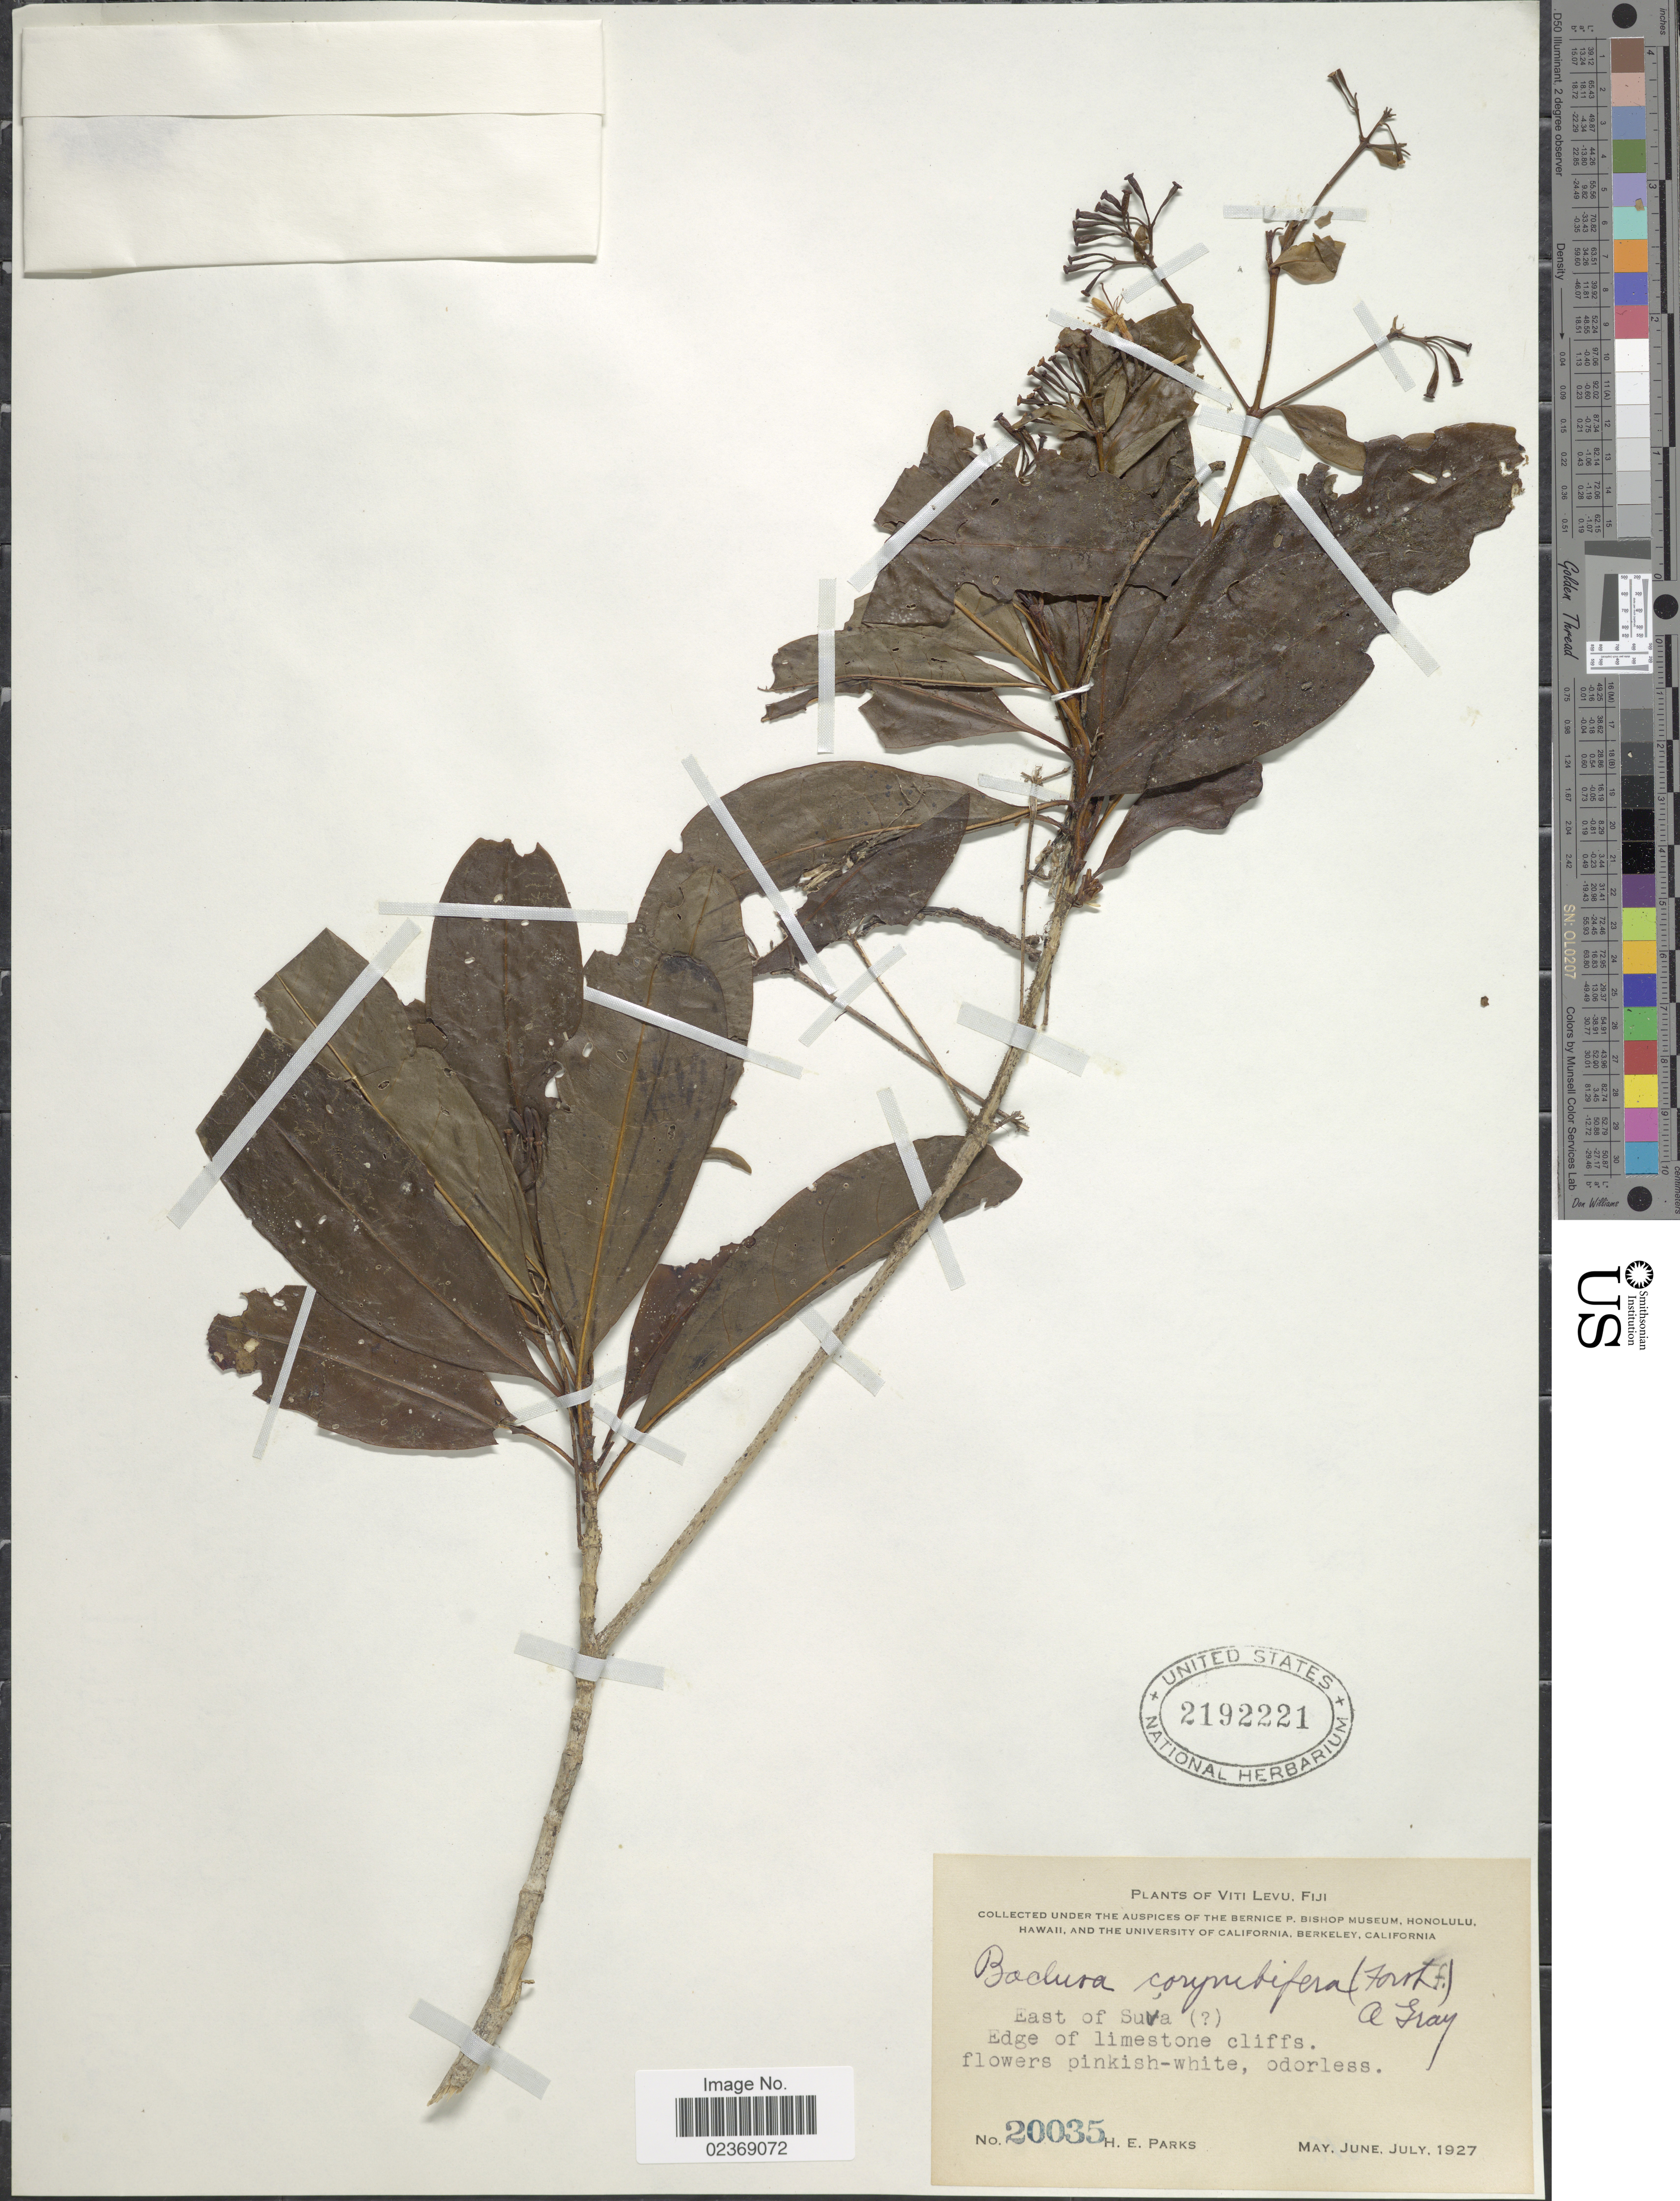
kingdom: Plantae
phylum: Tracheophyta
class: Magnoliopsida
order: Gentianales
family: Rubiaceae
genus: Badusa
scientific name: Badusa corymbifera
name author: (G. Forst.) A. Gray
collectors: H. E. Parks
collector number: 20035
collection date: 1927-05/1927-06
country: Fiji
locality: Viti Levu, East of Suva, Edge of limestone cliffs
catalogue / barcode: US 2192221